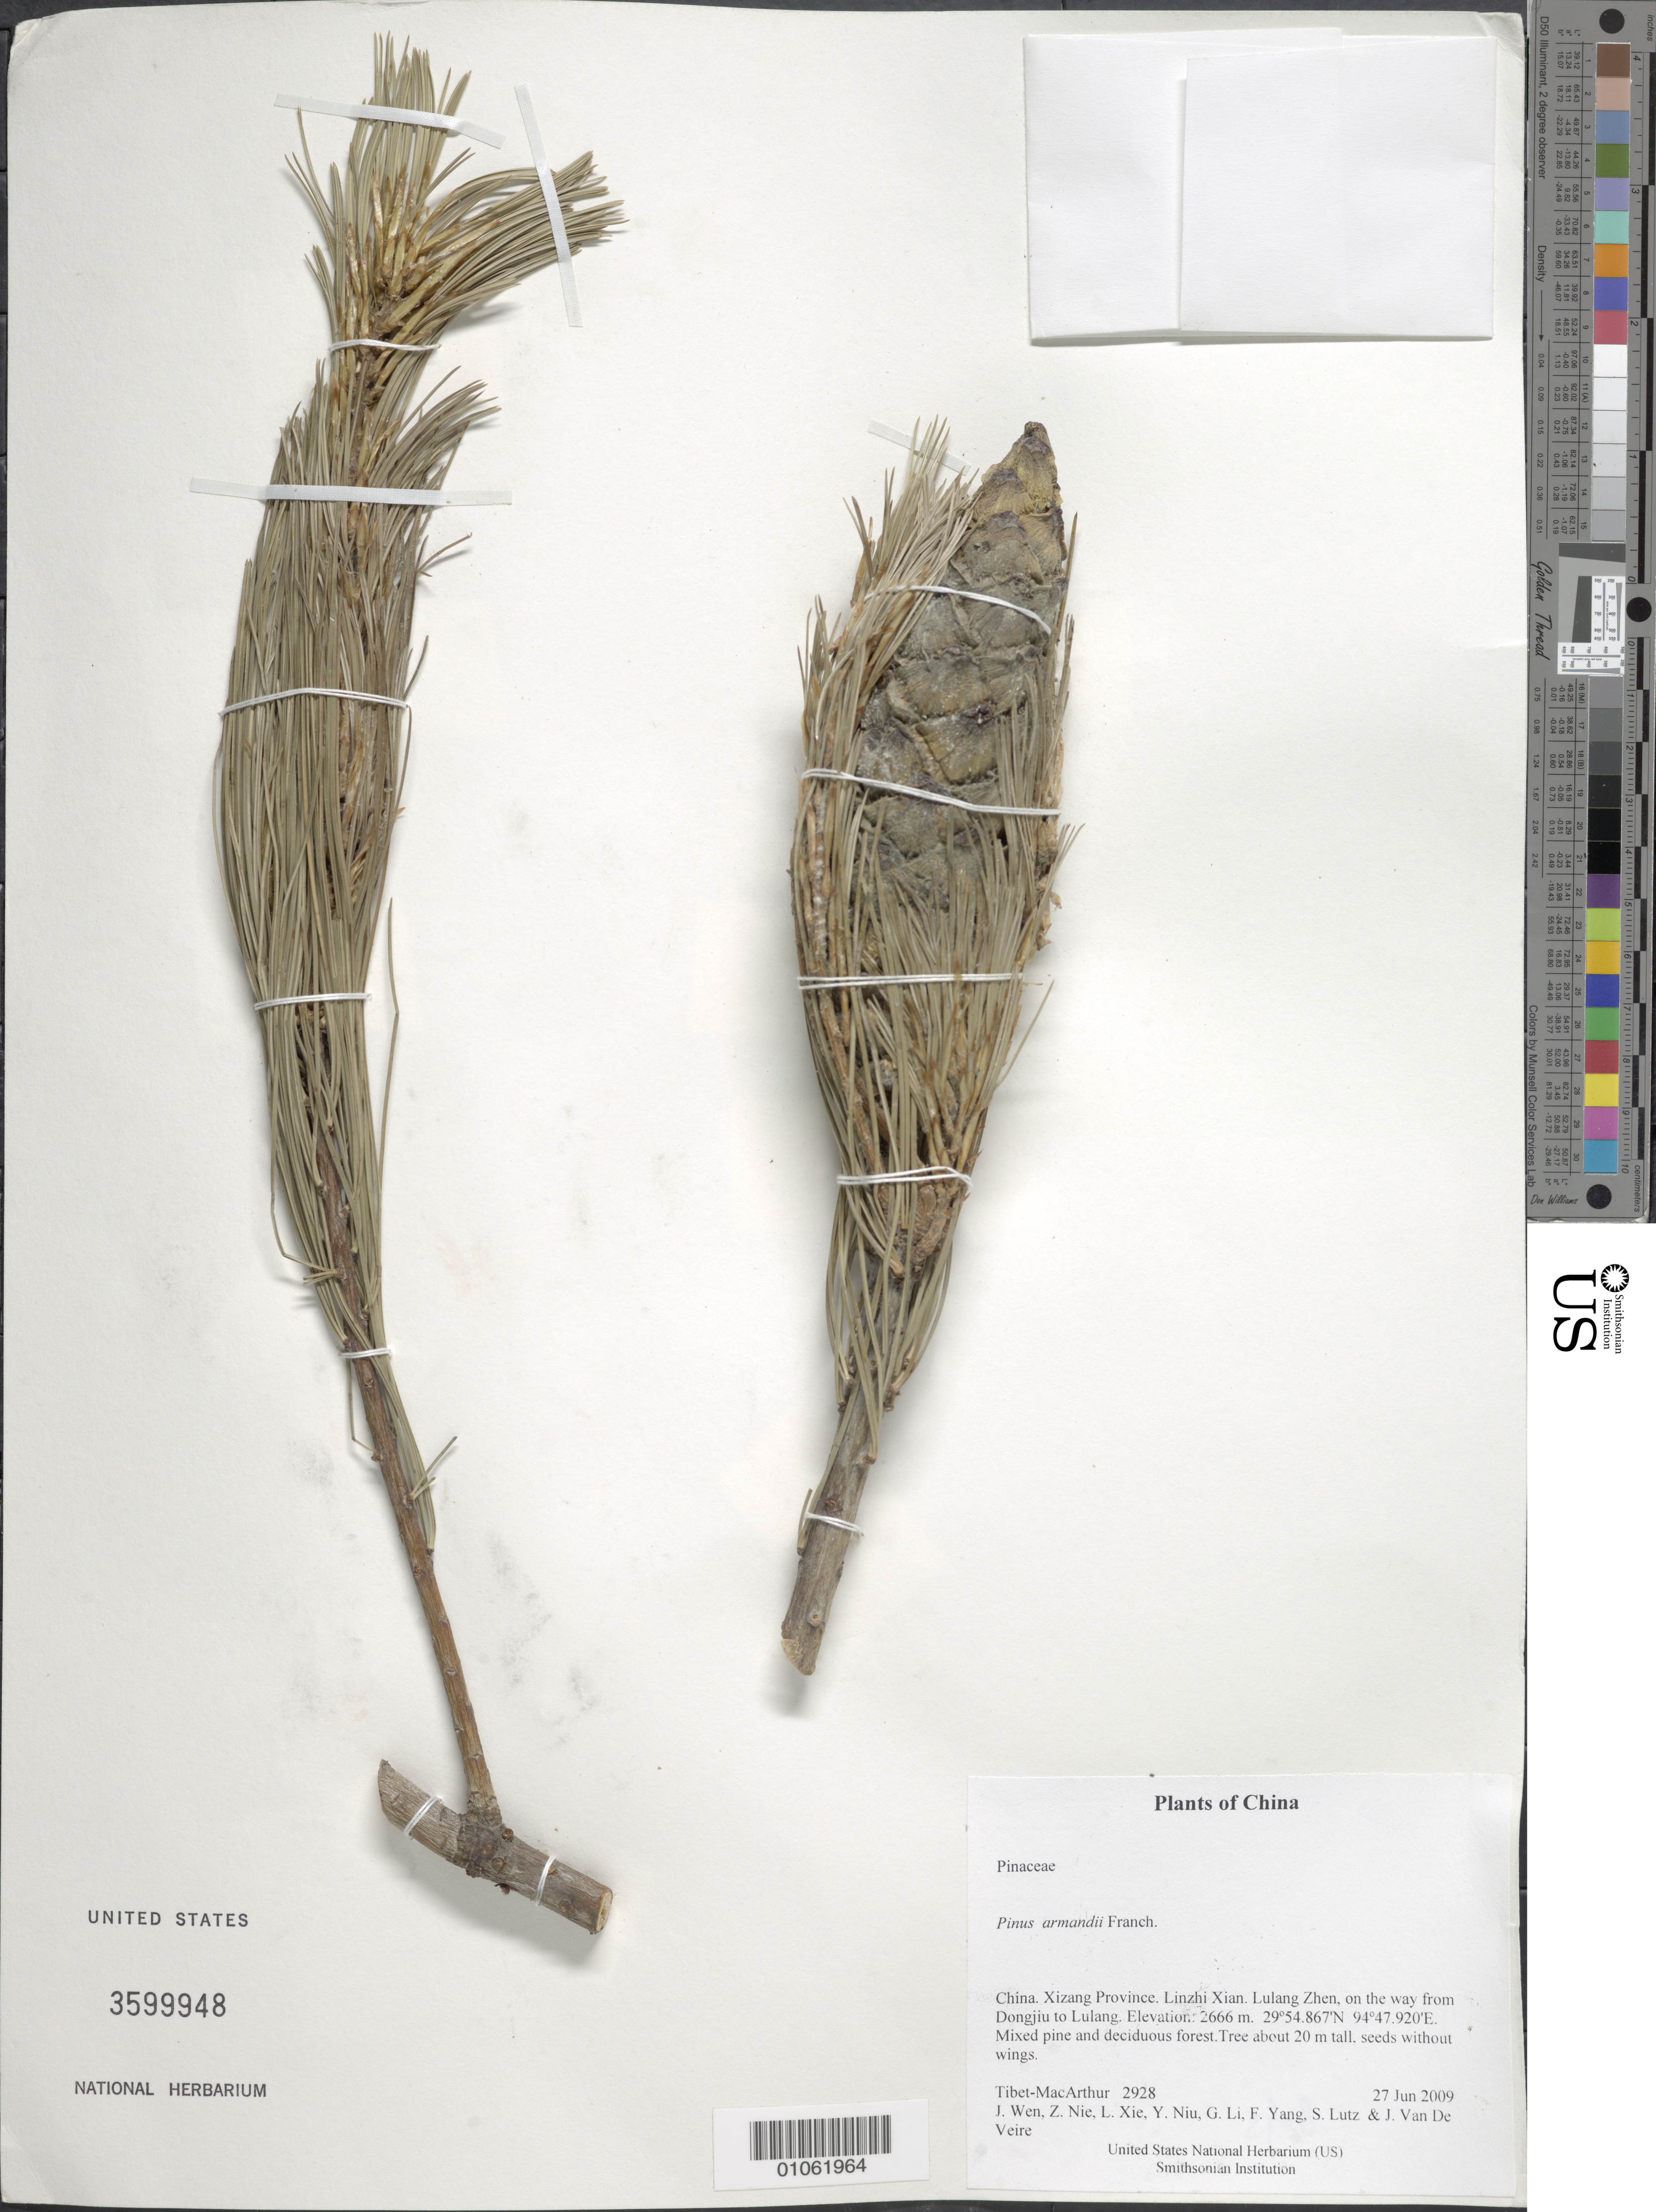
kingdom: Plantae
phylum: Tracheophyta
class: Pinopsida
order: Pinales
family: Pinaceae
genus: Pinus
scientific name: Pinus armandii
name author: Franch.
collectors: Tibet-MacArthur, J. Wen, Z. Nie, L. Xie, Y. Niu, G. Li, F. Yang, S. Lutz & J. Van De Veire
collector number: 2928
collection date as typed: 27 Jun 2009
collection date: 2009-06-27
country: China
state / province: Xizang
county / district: Linzhi Xian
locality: Lulang Zhen, on the way from Dongjiu to Lulang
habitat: Mixed pine and deciduous forest.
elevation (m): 2666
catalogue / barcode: US 3599948